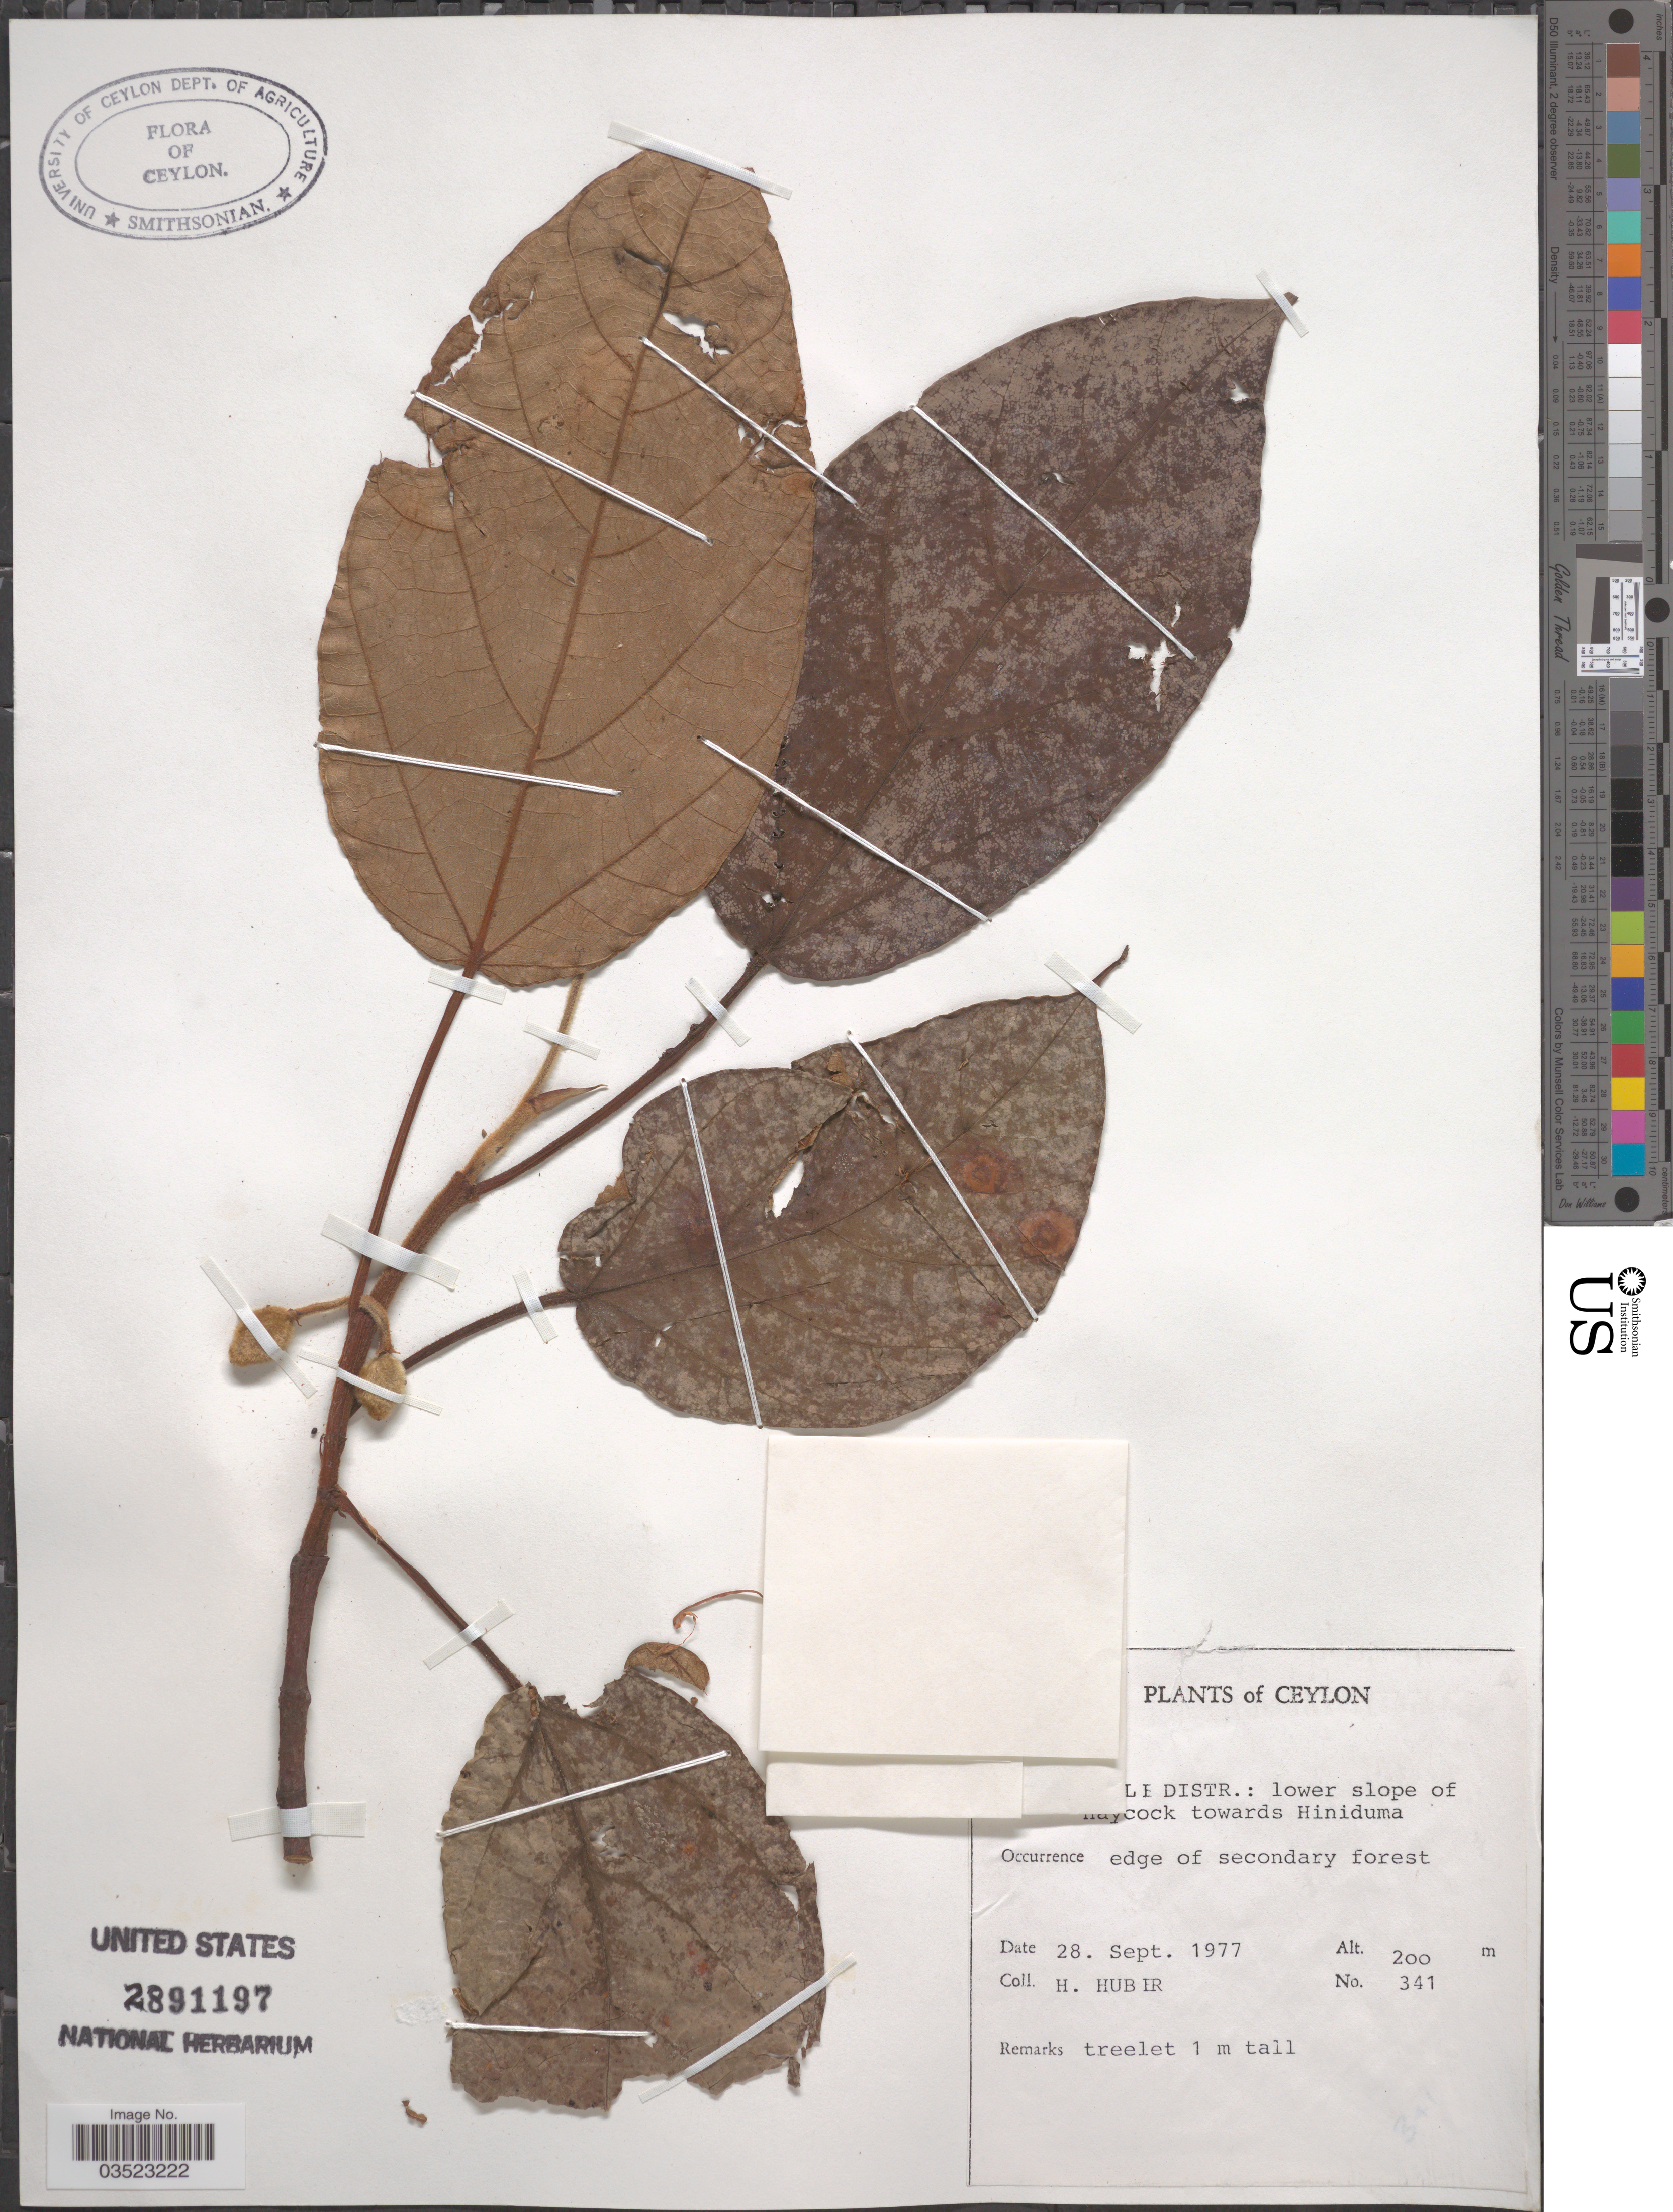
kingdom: Plantae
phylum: Tracheophyta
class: Magnoliopsida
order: Rosales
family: Moraceae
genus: Ficus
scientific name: Ficus sp.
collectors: H. Huber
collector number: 341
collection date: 1977-09-28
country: Sri Lanka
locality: Ceylon. [illegible text]le Distr.: lower slope of [illegible text]cock towards Hiniduma. Edge of secondary forest.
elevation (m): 200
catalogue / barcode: US 2891197